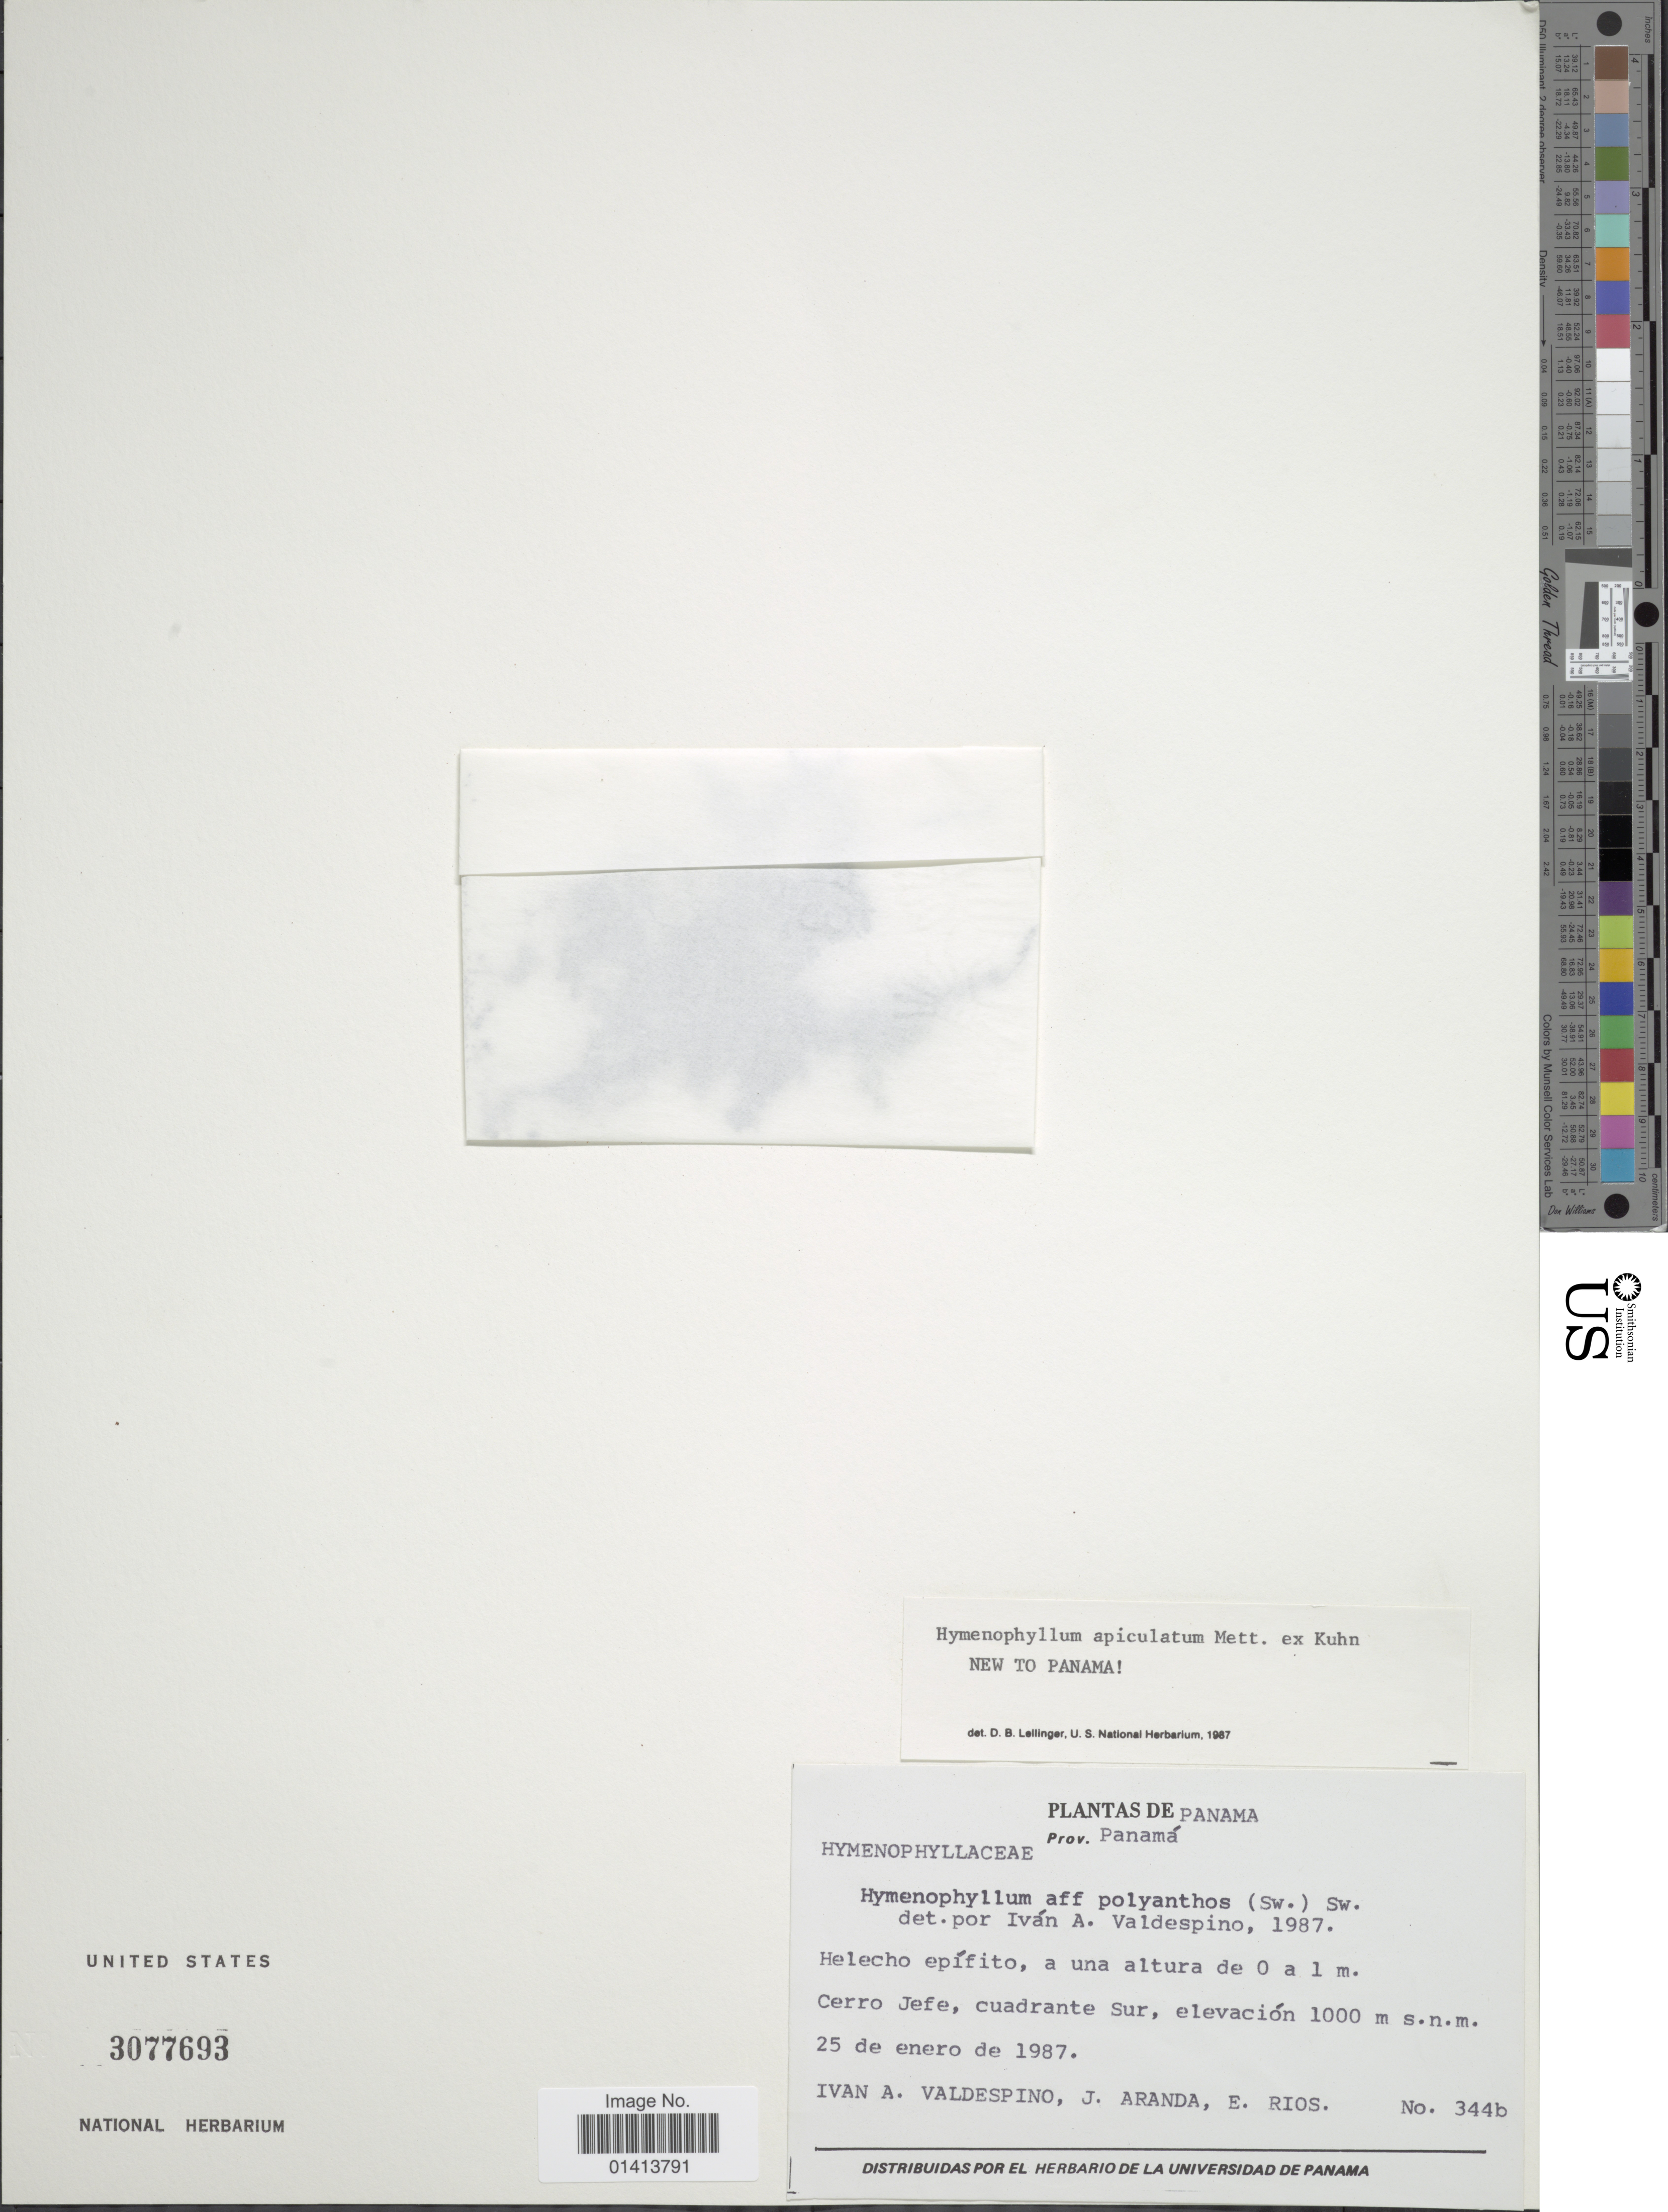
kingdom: Plantae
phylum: Tracheophyta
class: Polypodiopsida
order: Hymenophyllales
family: Hymenophyllaceae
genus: Hymenophyllum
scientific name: Hymenophyllum apiculatum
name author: Mett. ex Kuhn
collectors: I. A. Valdespino, J. Aranda & E. Rios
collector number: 344b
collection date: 1987-01-25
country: Panama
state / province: Panamá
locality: Cerro Jefe, cuadrante Sur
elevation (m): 1000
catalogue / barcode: US 3077693